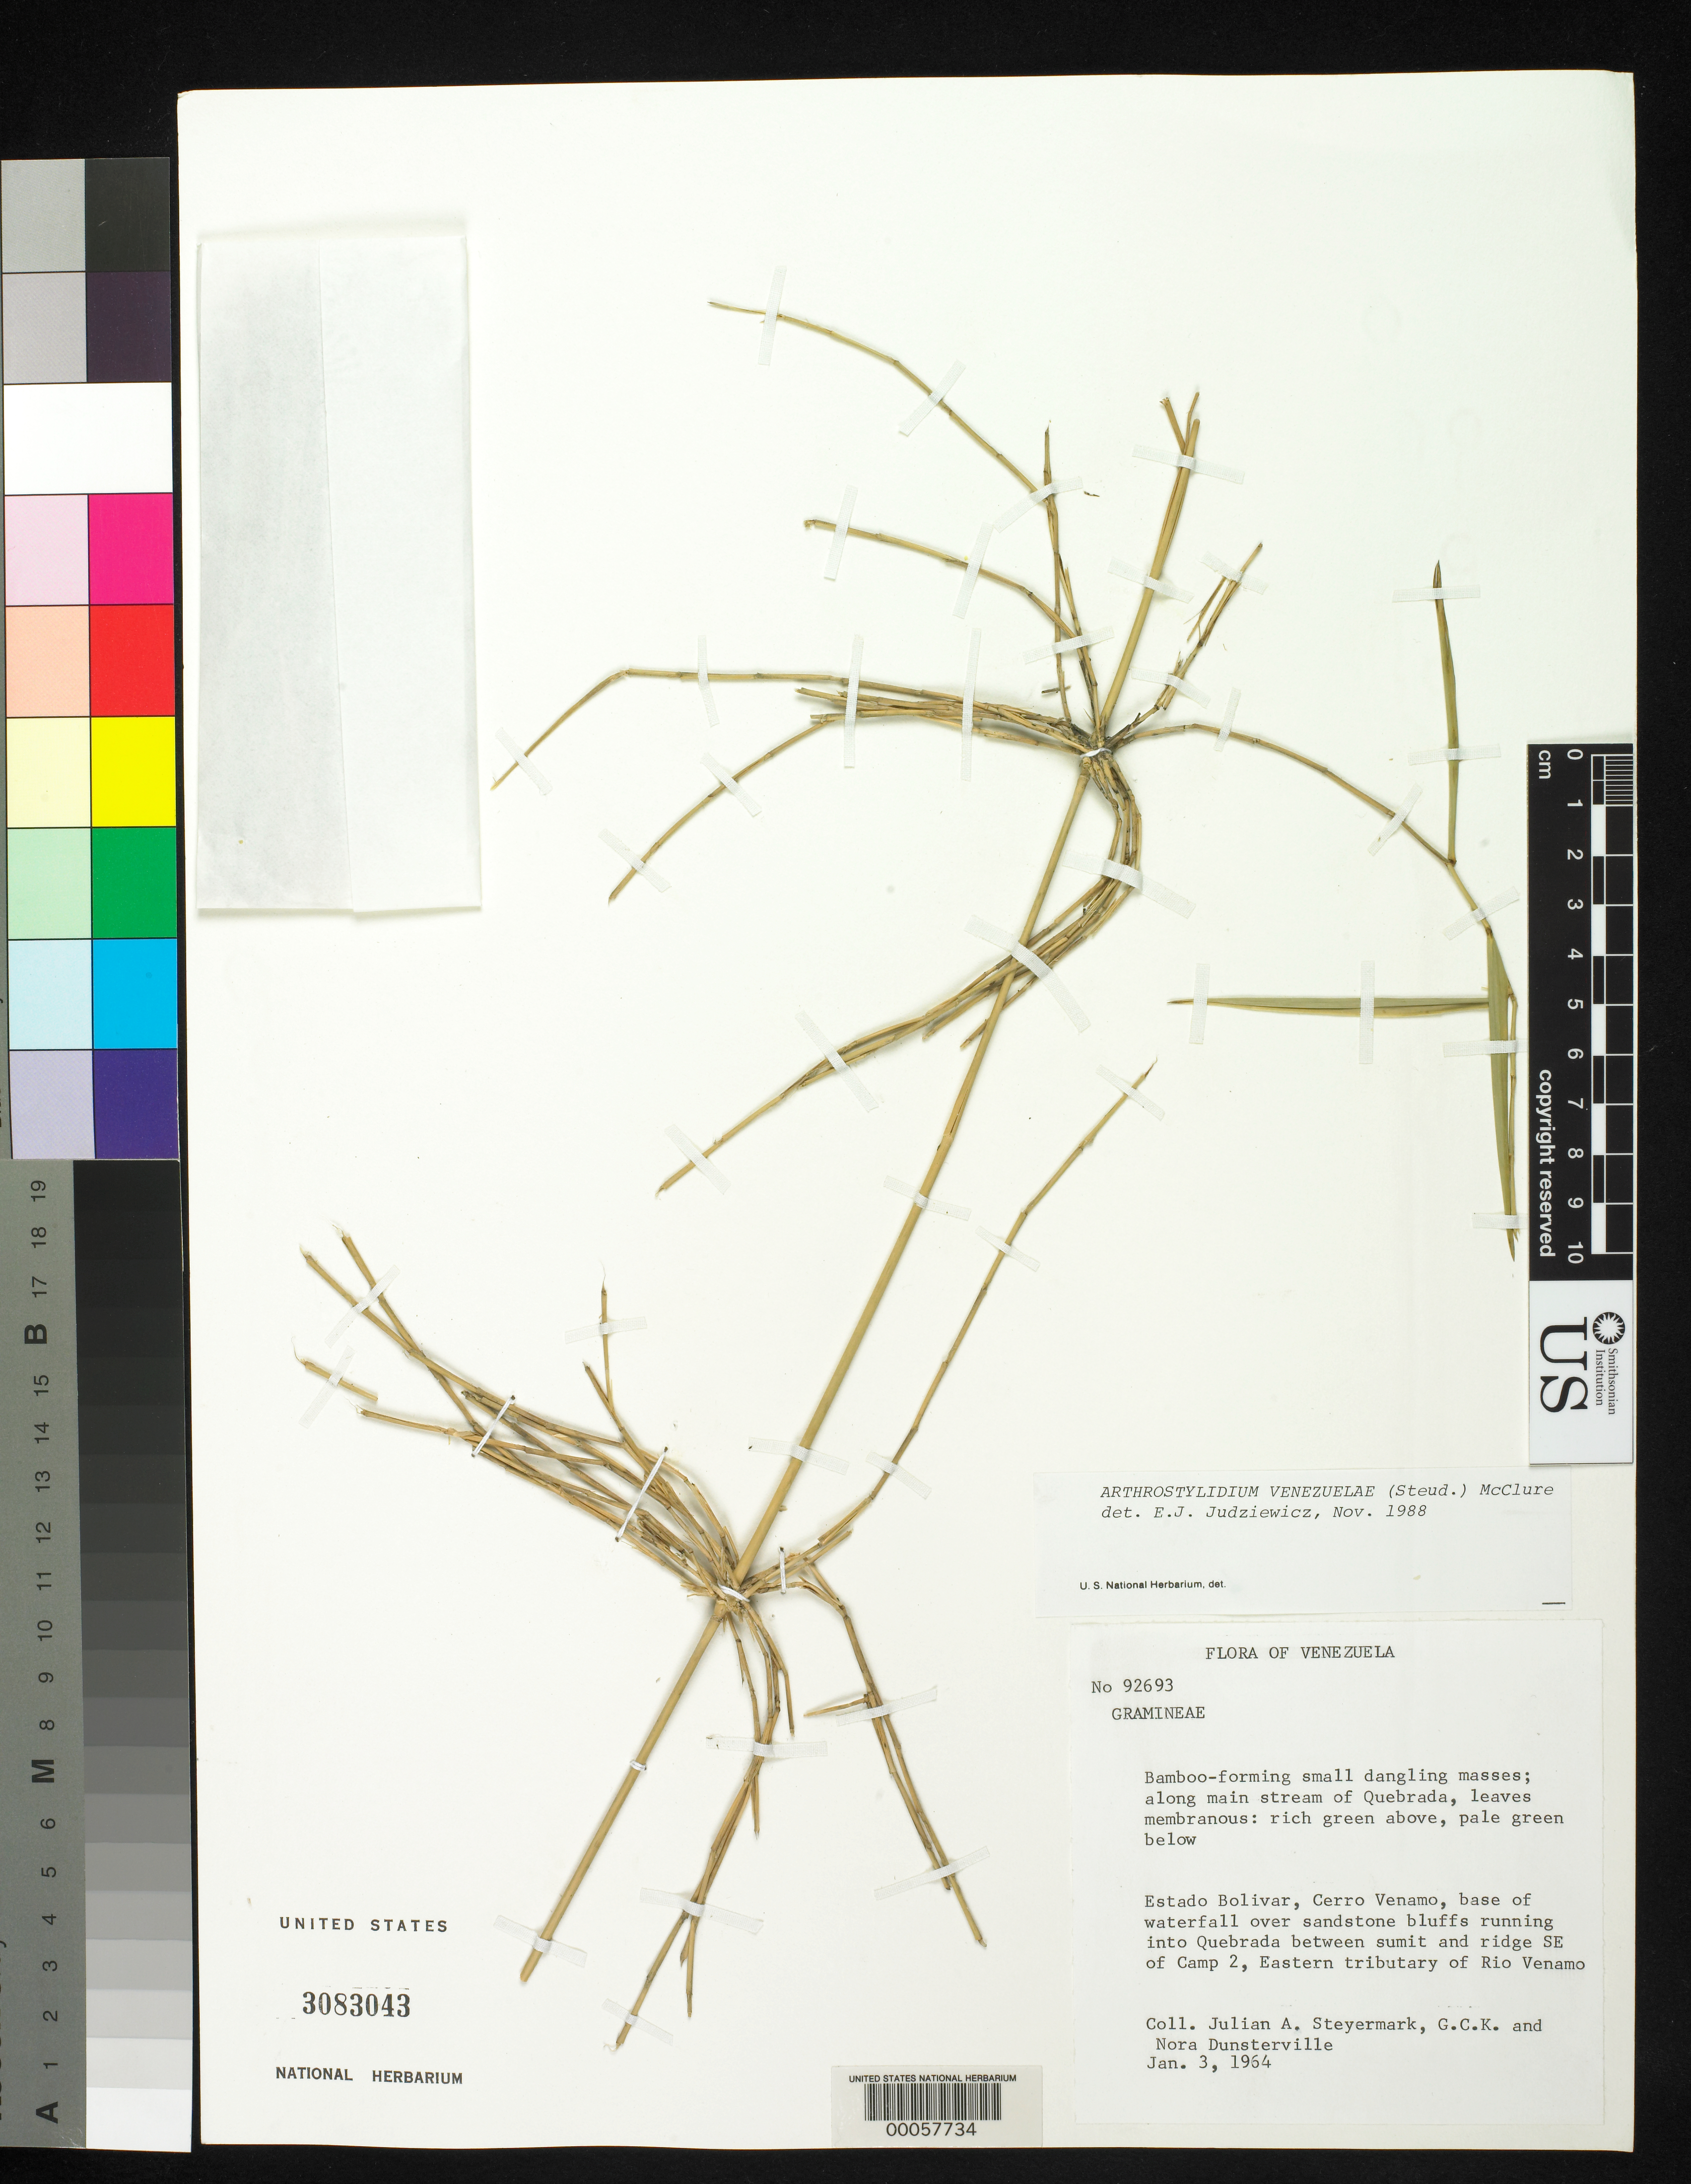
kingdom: Plantae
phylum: Tracheophyta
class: Liliopsida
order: Poales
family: Poaceae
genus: Arthrostylidium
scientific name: Arthrostylidium venezuelae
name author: (Steud.) McClure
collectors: J. Steyermark, G. C. K. Dunsterville & E. Dunsterville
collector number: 92693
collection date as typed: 03 Jan 1964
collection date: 1964-01-03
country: Venezuela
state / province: Bolivar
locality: Cerro venamo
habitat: Stream of quebrada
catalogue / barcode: US 3083043